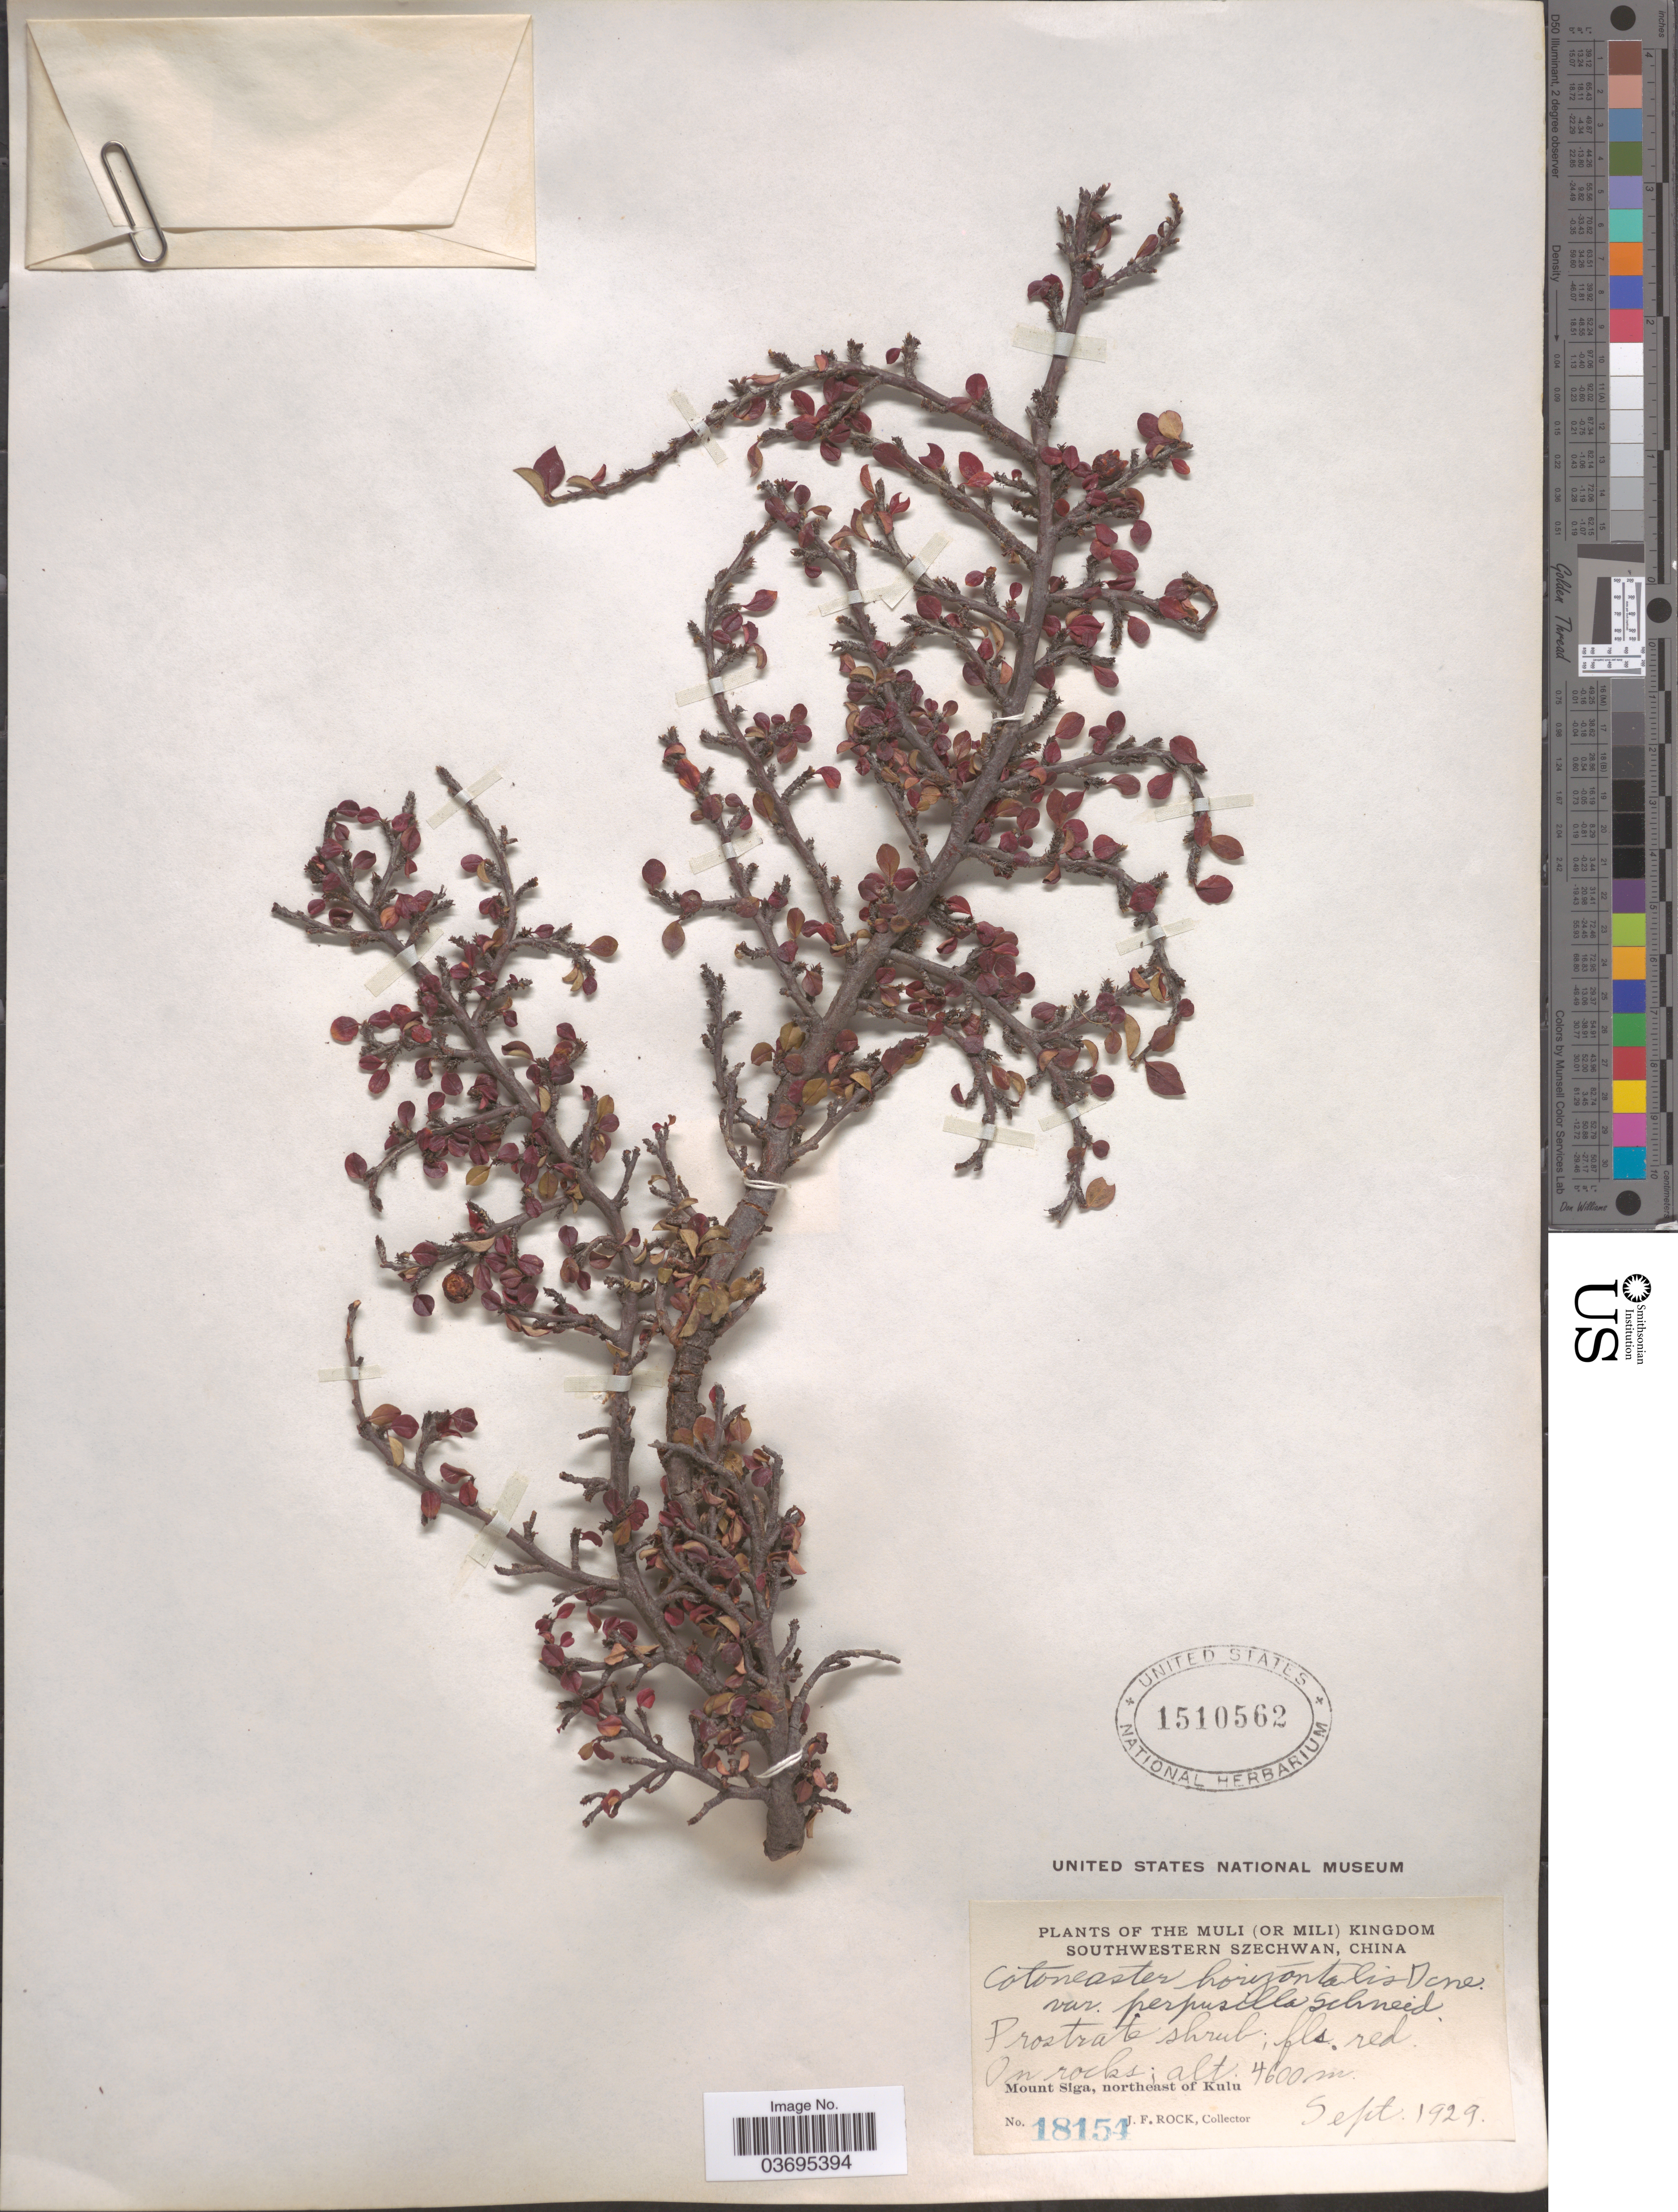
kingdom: Plantae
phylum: Tracheophyta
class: Magnoliopsida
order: Rosales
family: Rosaceae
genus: Cotoneaster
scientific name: Cotoneaster horizontalis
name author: Decne.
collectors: J. Rock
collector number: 18154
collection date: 1929-09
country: China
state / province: Sichuan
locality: Muli (or Mili) Kingdom, Southwestern Szechwan. Mount Siga, northeast of Kulu.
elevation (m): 4600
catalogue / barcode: US 1510562